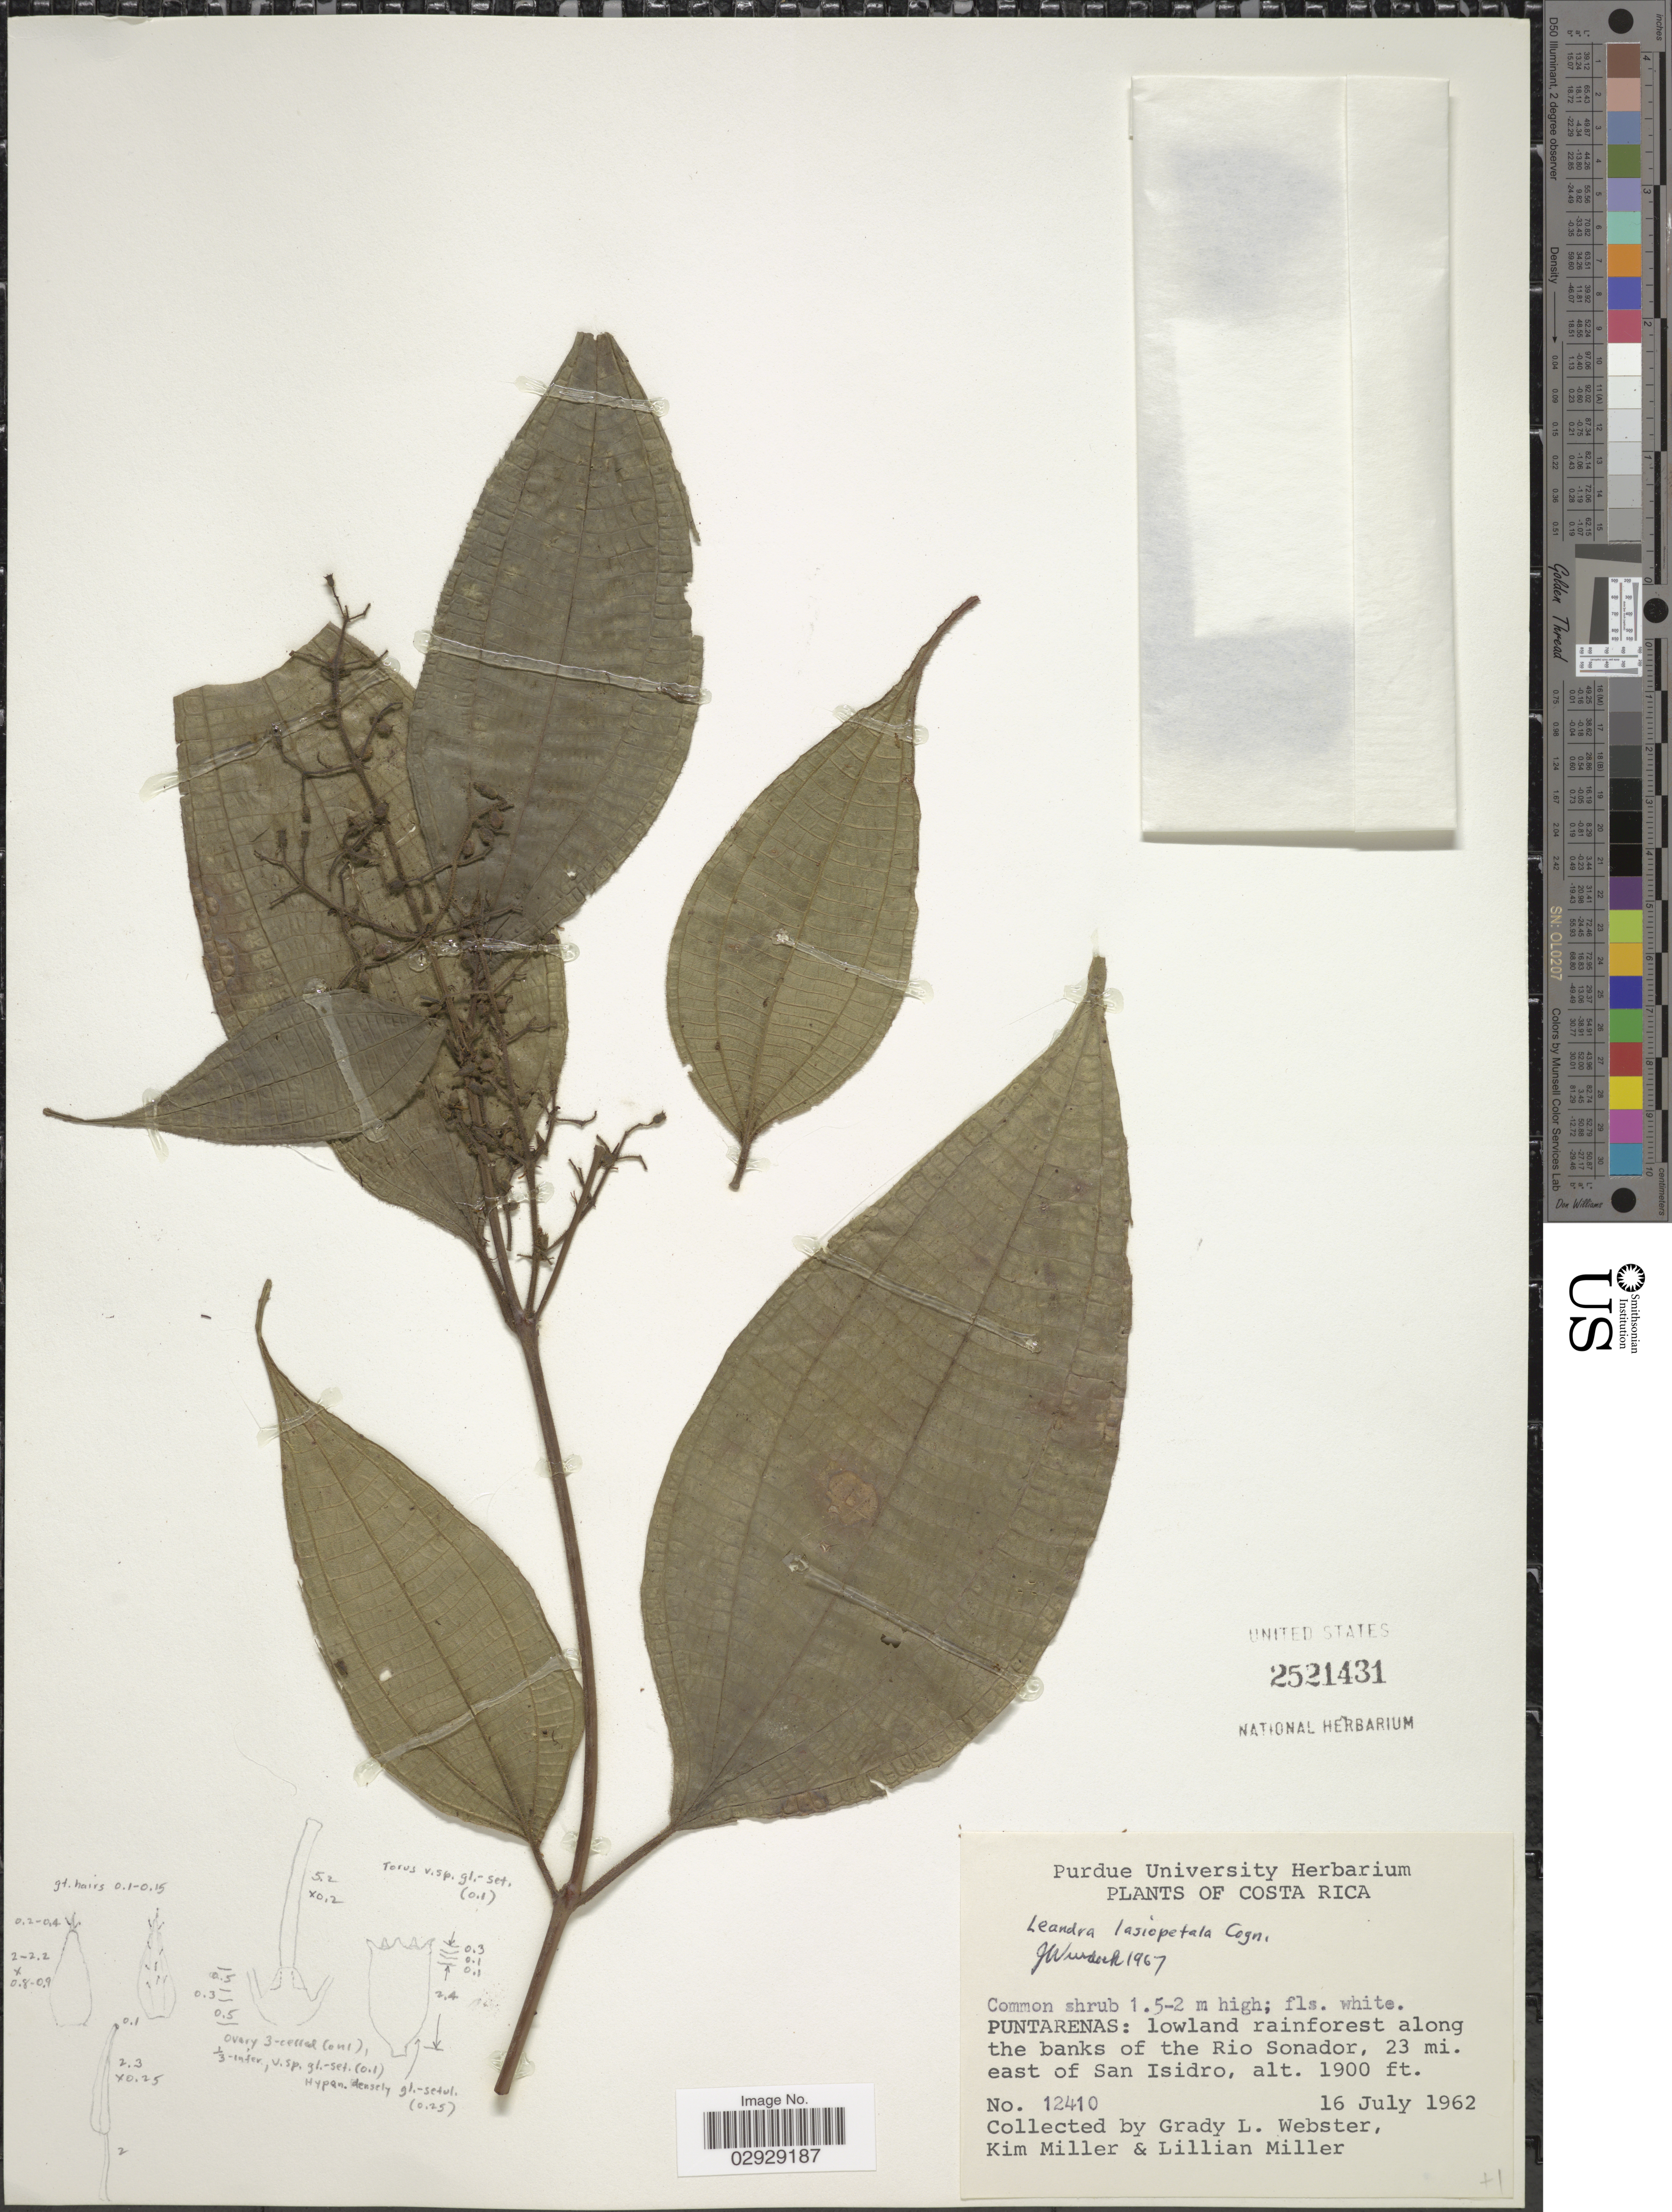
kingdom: Plantae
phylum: Tracheophyta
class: Magnoliopsida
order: Myrtales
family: Melastomataceae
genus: Leandra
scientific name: Leandra lasiopetala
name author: Cogn.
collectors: G. L. Webster, K. Miller & L. Miller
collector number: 12410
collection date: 1962-07-16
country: Costa Rica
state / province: Puntarenas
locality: Lowland rainforest along the banks of the Rio Sonador, 23 mi. east of San Isidro.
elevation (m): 579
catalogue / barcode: US 2521431